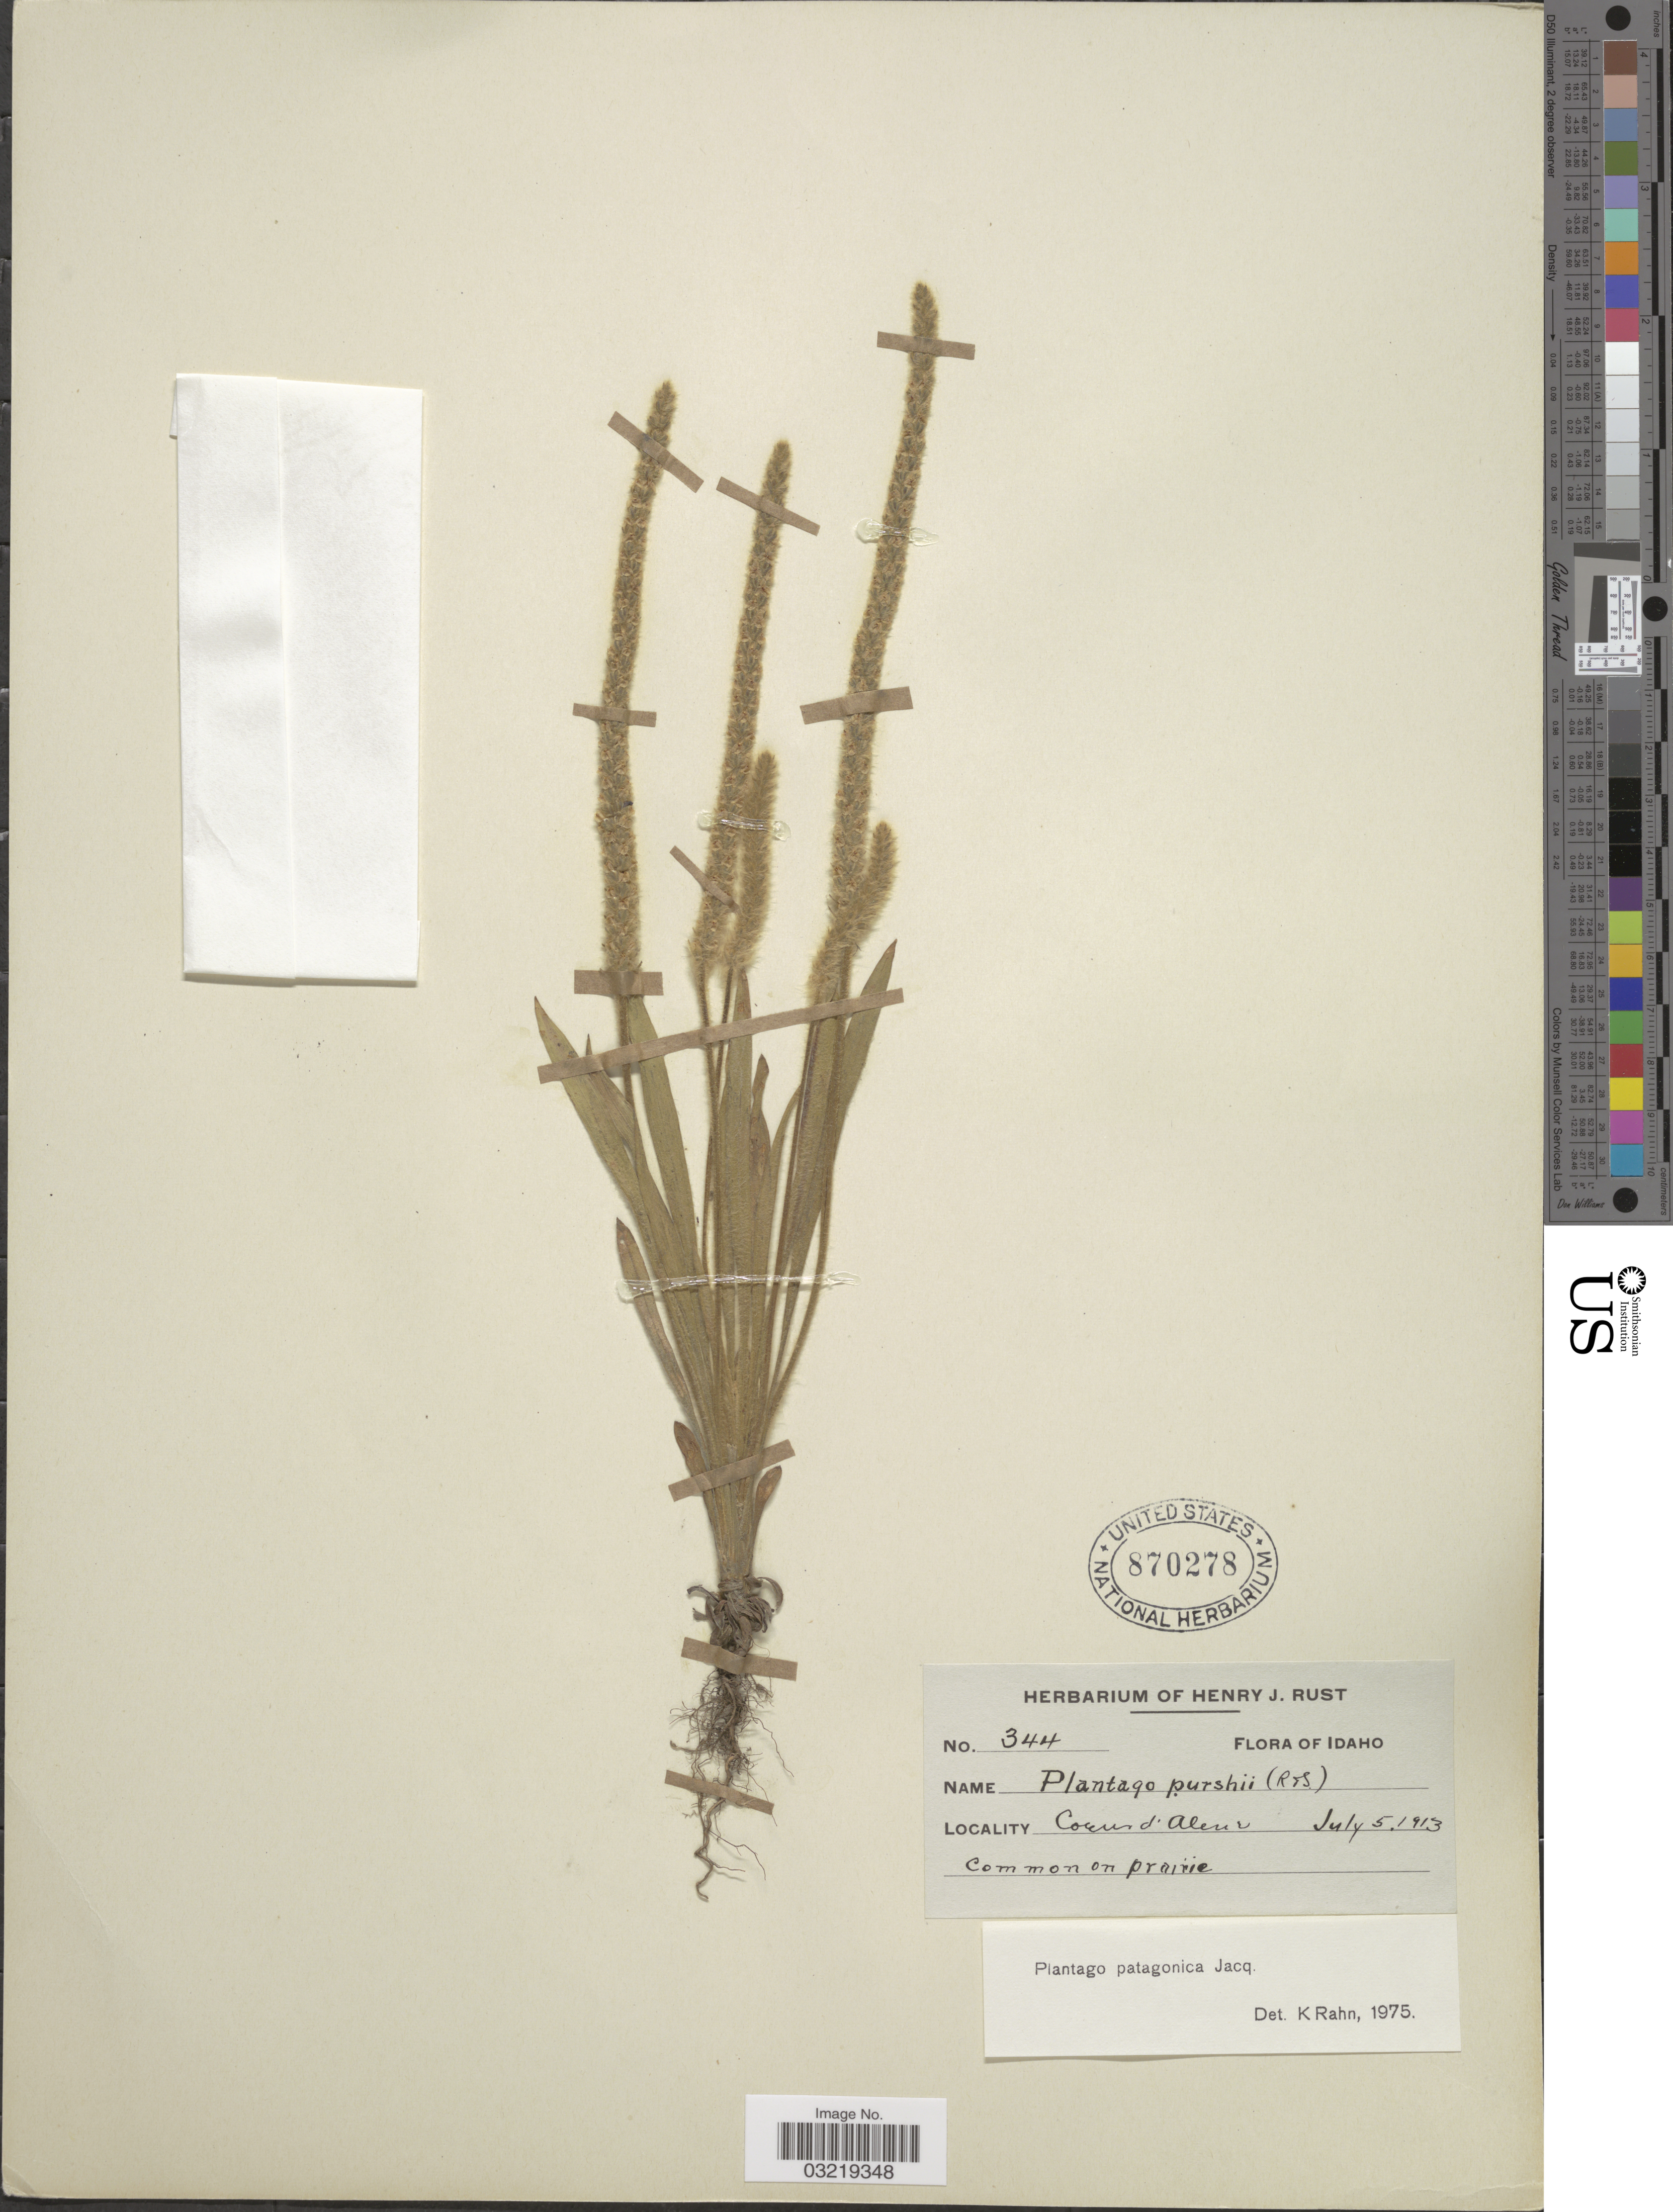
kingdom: Plantae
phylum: Tracheophyta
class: Magnoliopsida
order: Lamiales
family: Plantaginaceae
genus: Plantago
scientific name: Plantago patagonica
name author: Jacq.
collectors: ex herb. Henry J. Rust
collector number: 344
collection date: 1913-07-05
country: United States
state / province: Idaho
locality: Coeur d'Alene.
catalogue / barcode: US 870278